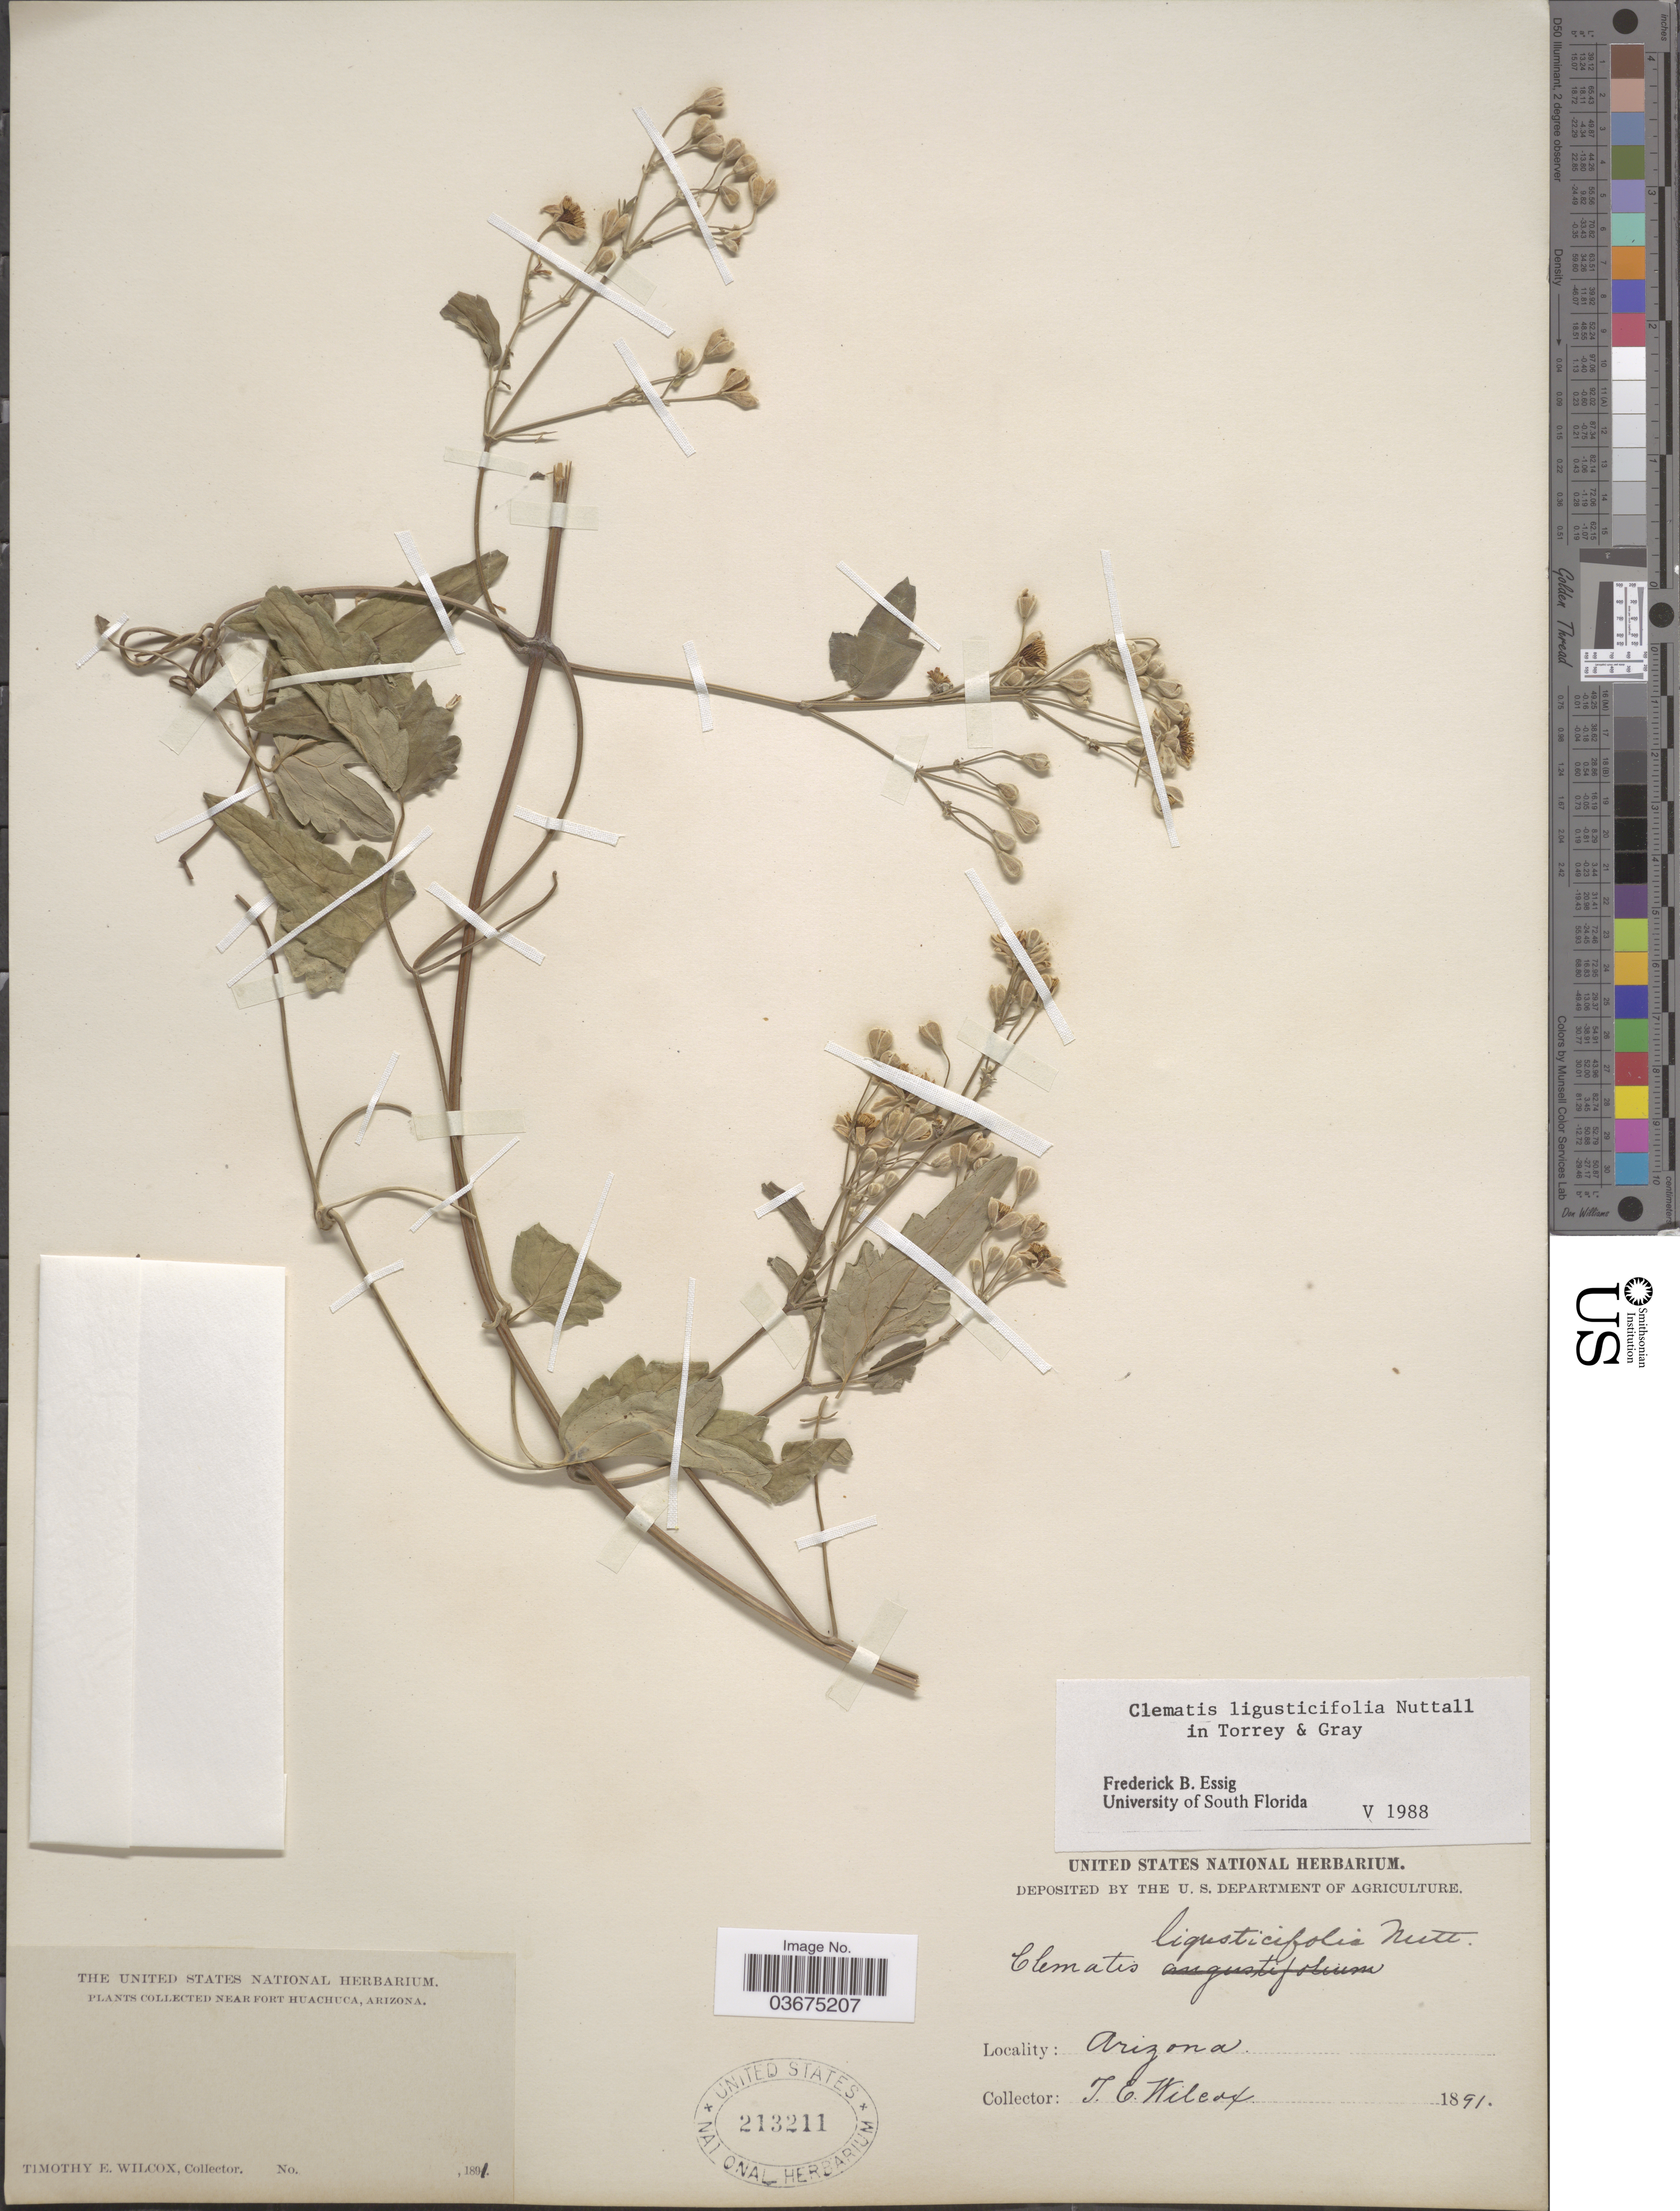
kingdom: Plantae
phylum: Tracheophyta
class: Magnoliopsida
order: Ranunculales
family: Ranunculaceae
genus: Clematis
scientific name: Clematis ligusticifolia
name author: Nutt.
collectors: T. E. Wilcox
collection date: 1891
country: United States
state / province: Arizona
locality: Near Fort Huachuca.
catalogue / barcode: US 213211